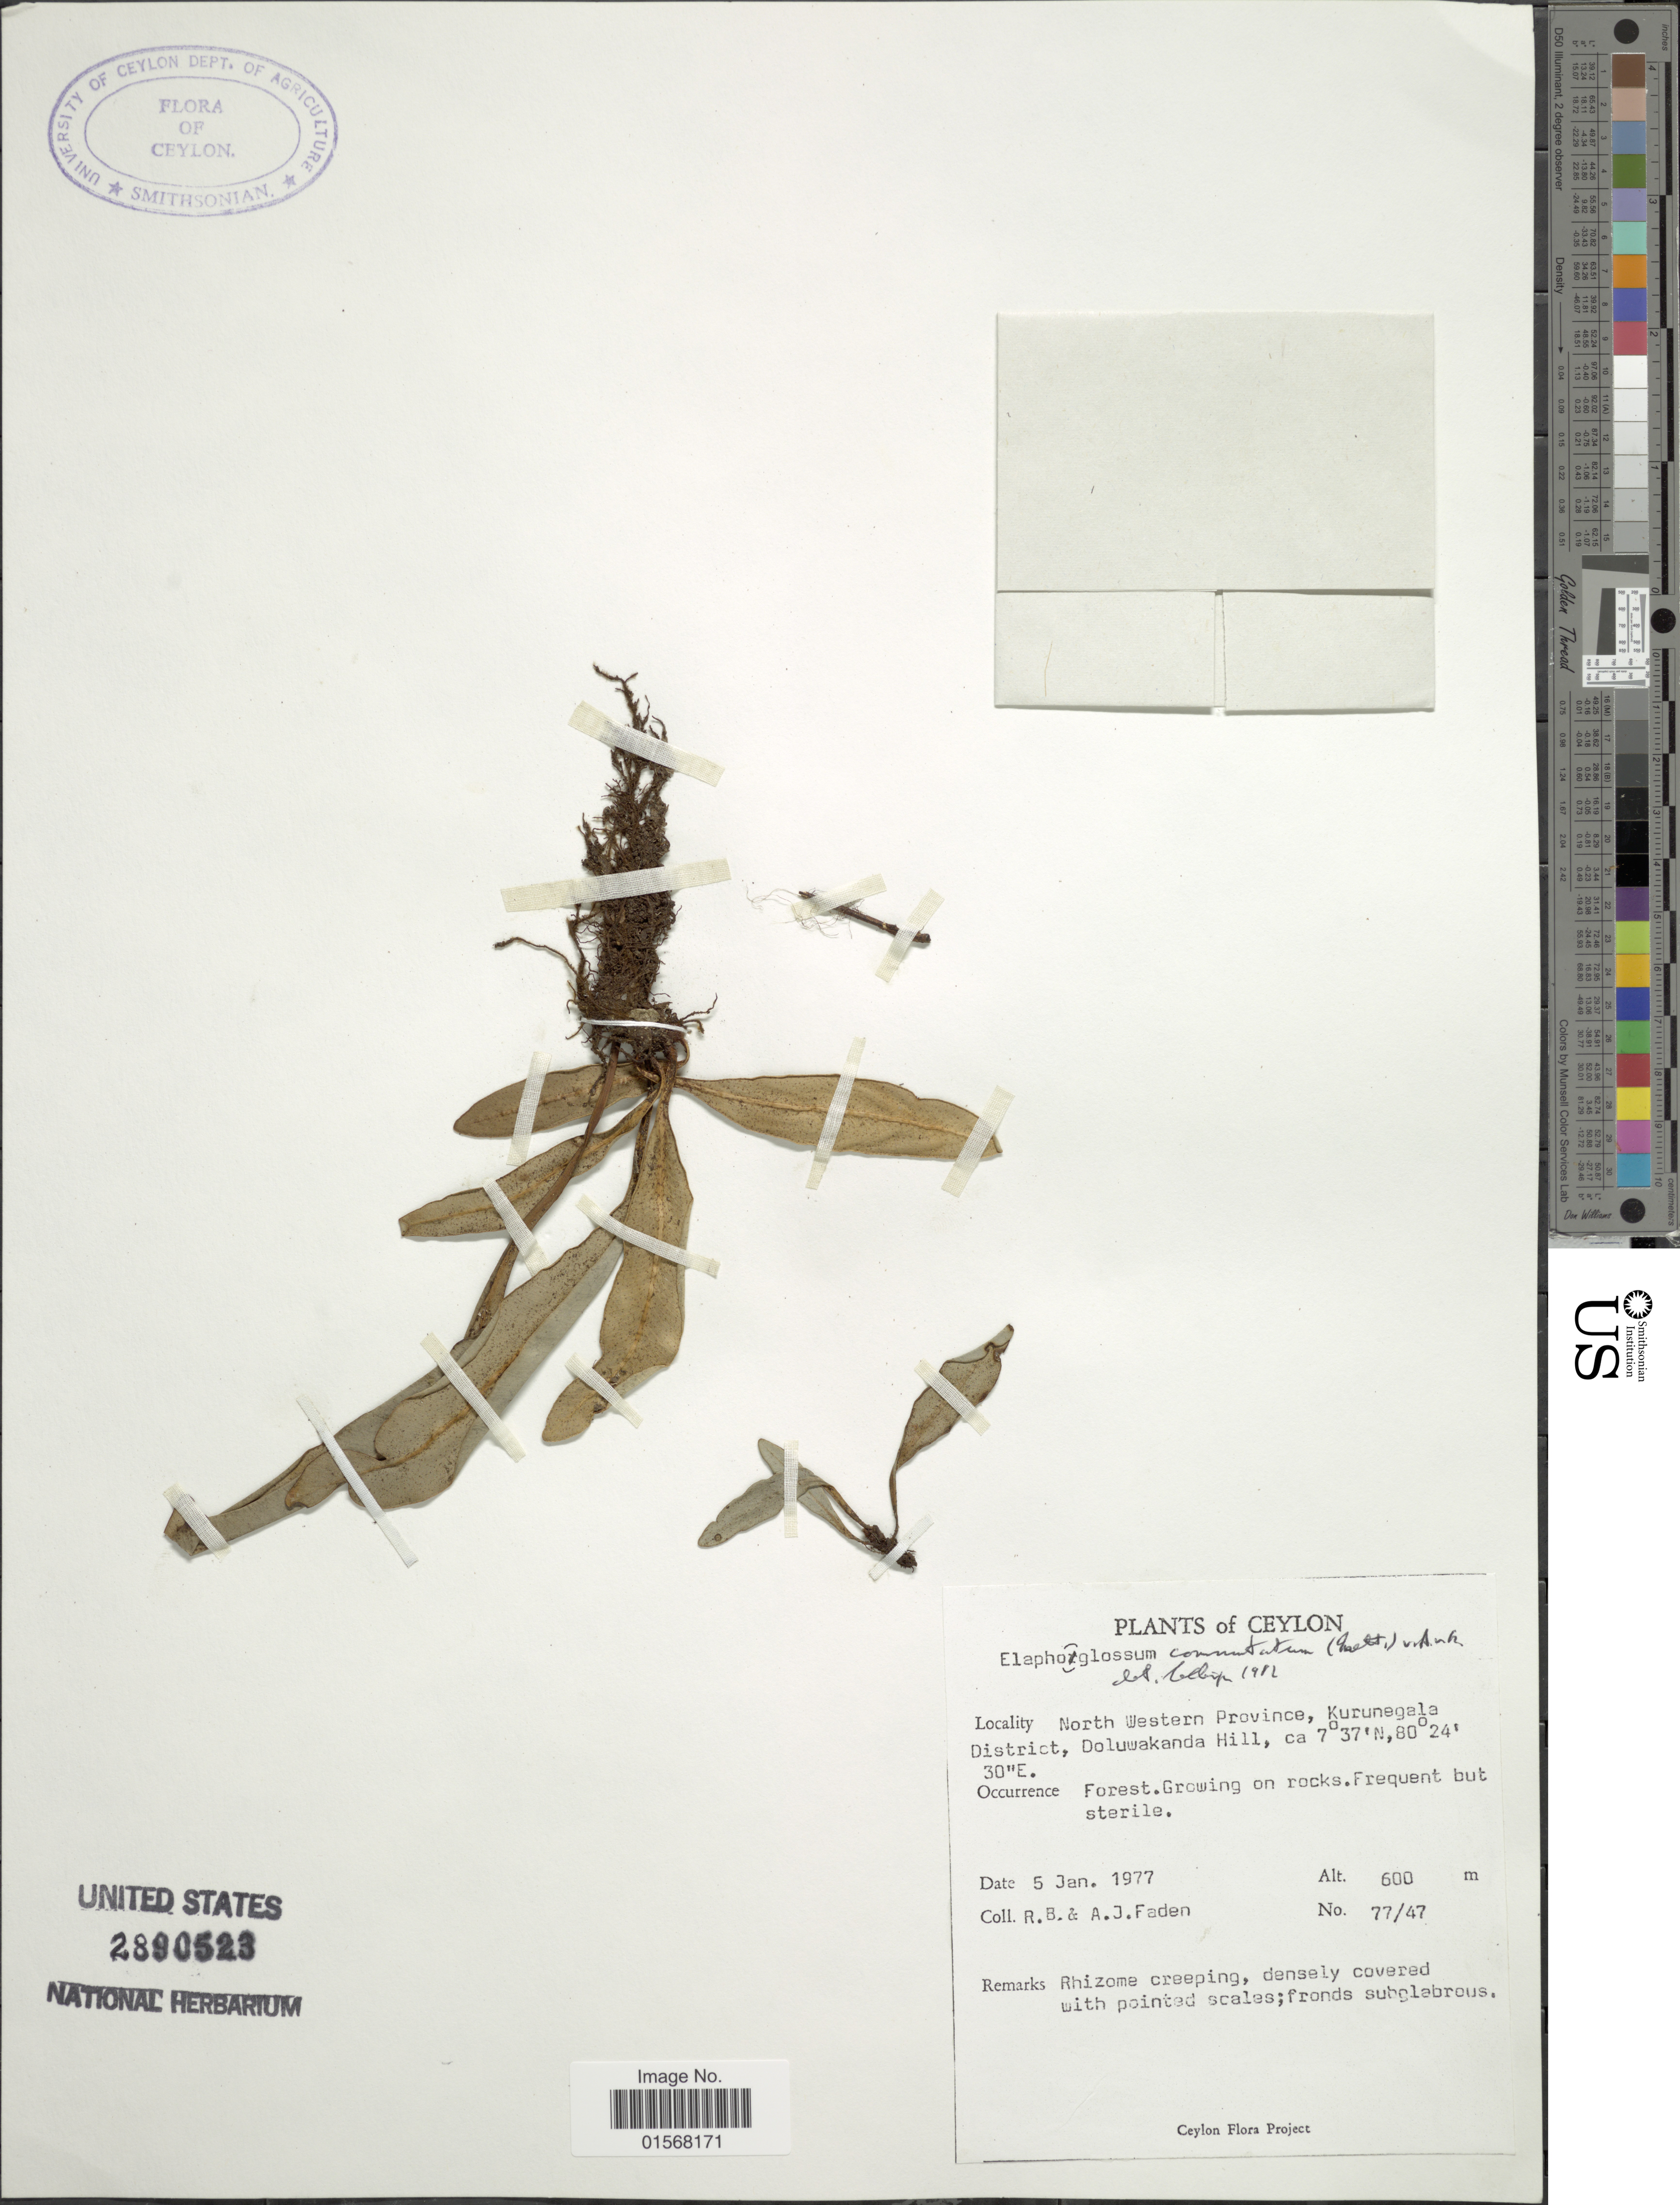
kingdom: Plantae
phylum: Tracheophyta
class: Polypodiopsida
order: Polypodiales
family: Dryopteridaceae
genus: Elaphoglossum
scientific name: Elaphoglossum commutatum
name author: (Mett. ex Kuhn) Alderw.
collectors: R. B. Faden & A. J. Faden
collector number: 77/47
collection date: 1977-01-05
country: Sri Lanka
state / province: North Western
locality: Ceylon, North Western Province, Kurunegala District, Doluwakanda Hill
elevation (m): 600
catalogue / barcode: US 2890523